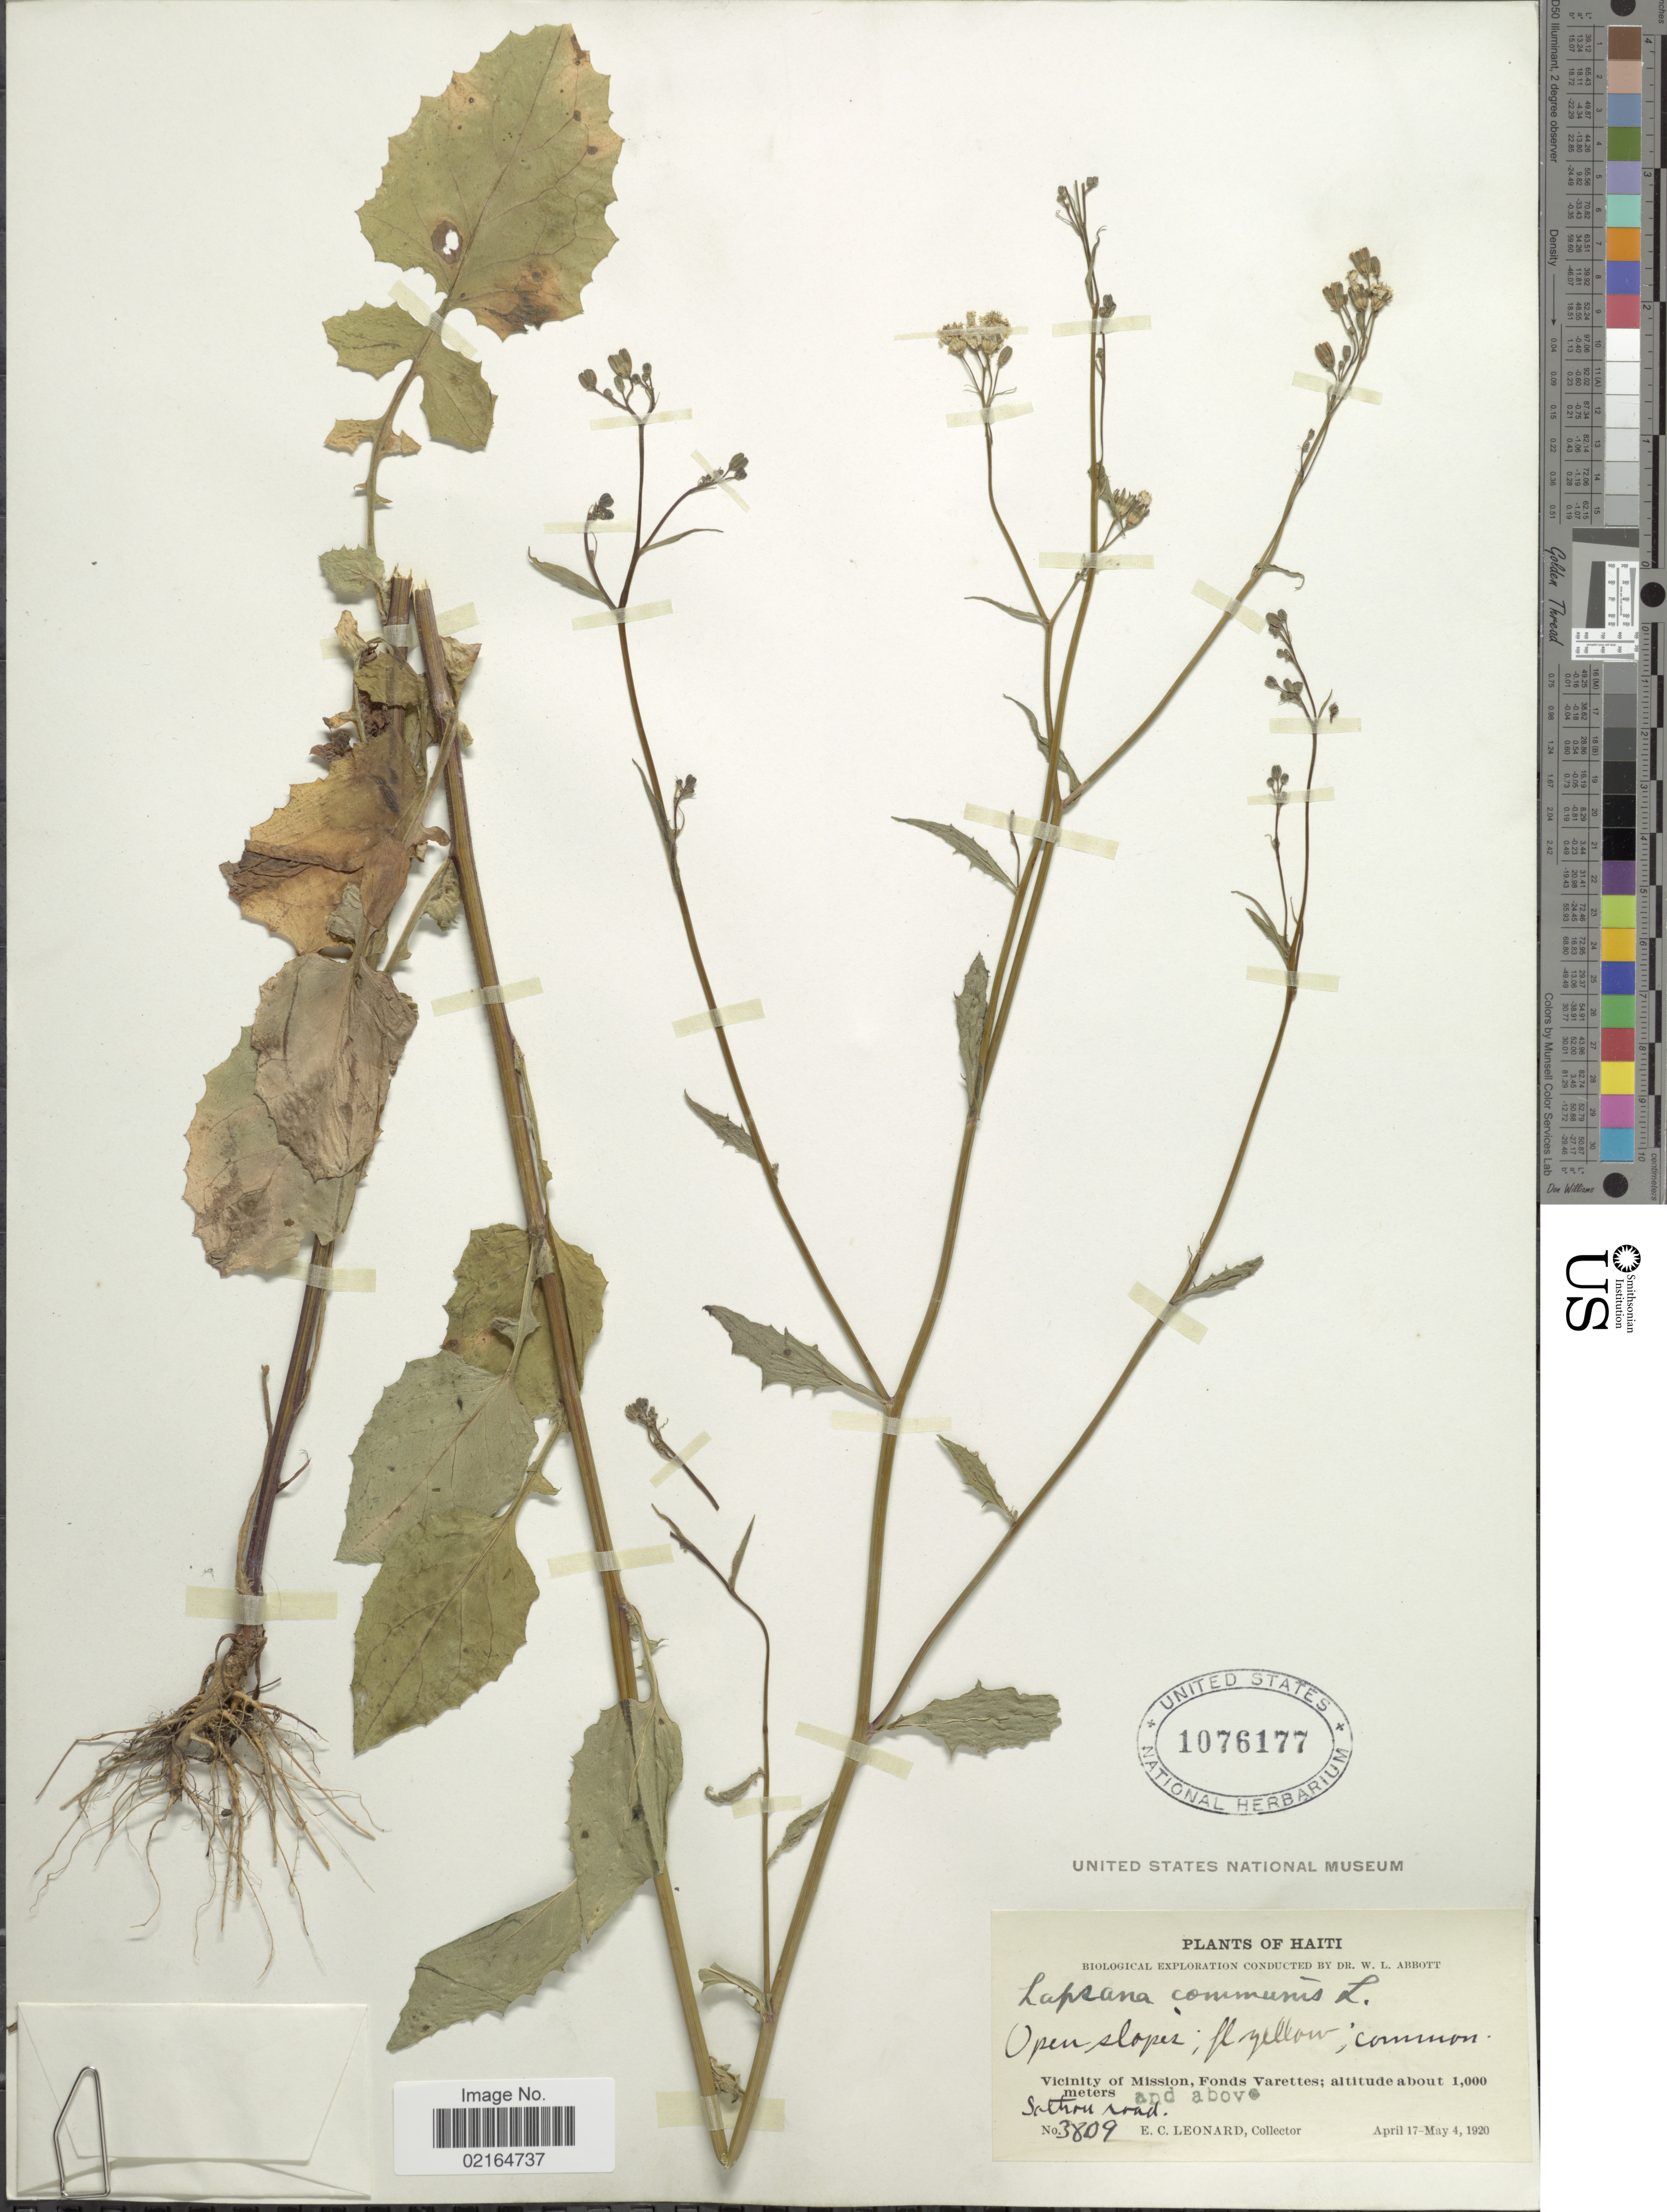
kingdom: Plantae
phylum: Tracheophyta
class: Magnoliopsida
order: Asterales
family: Asteraceae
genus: Lapsana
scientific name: Lapsana communis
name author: L.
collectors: E. C. Leonard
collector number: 3809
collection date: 1920-04-17/1920-05-04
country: Haiti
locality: Vicinity of Mission, Fonds Varettes, Saltrou road.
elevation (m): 1000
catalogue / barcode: US 1076177